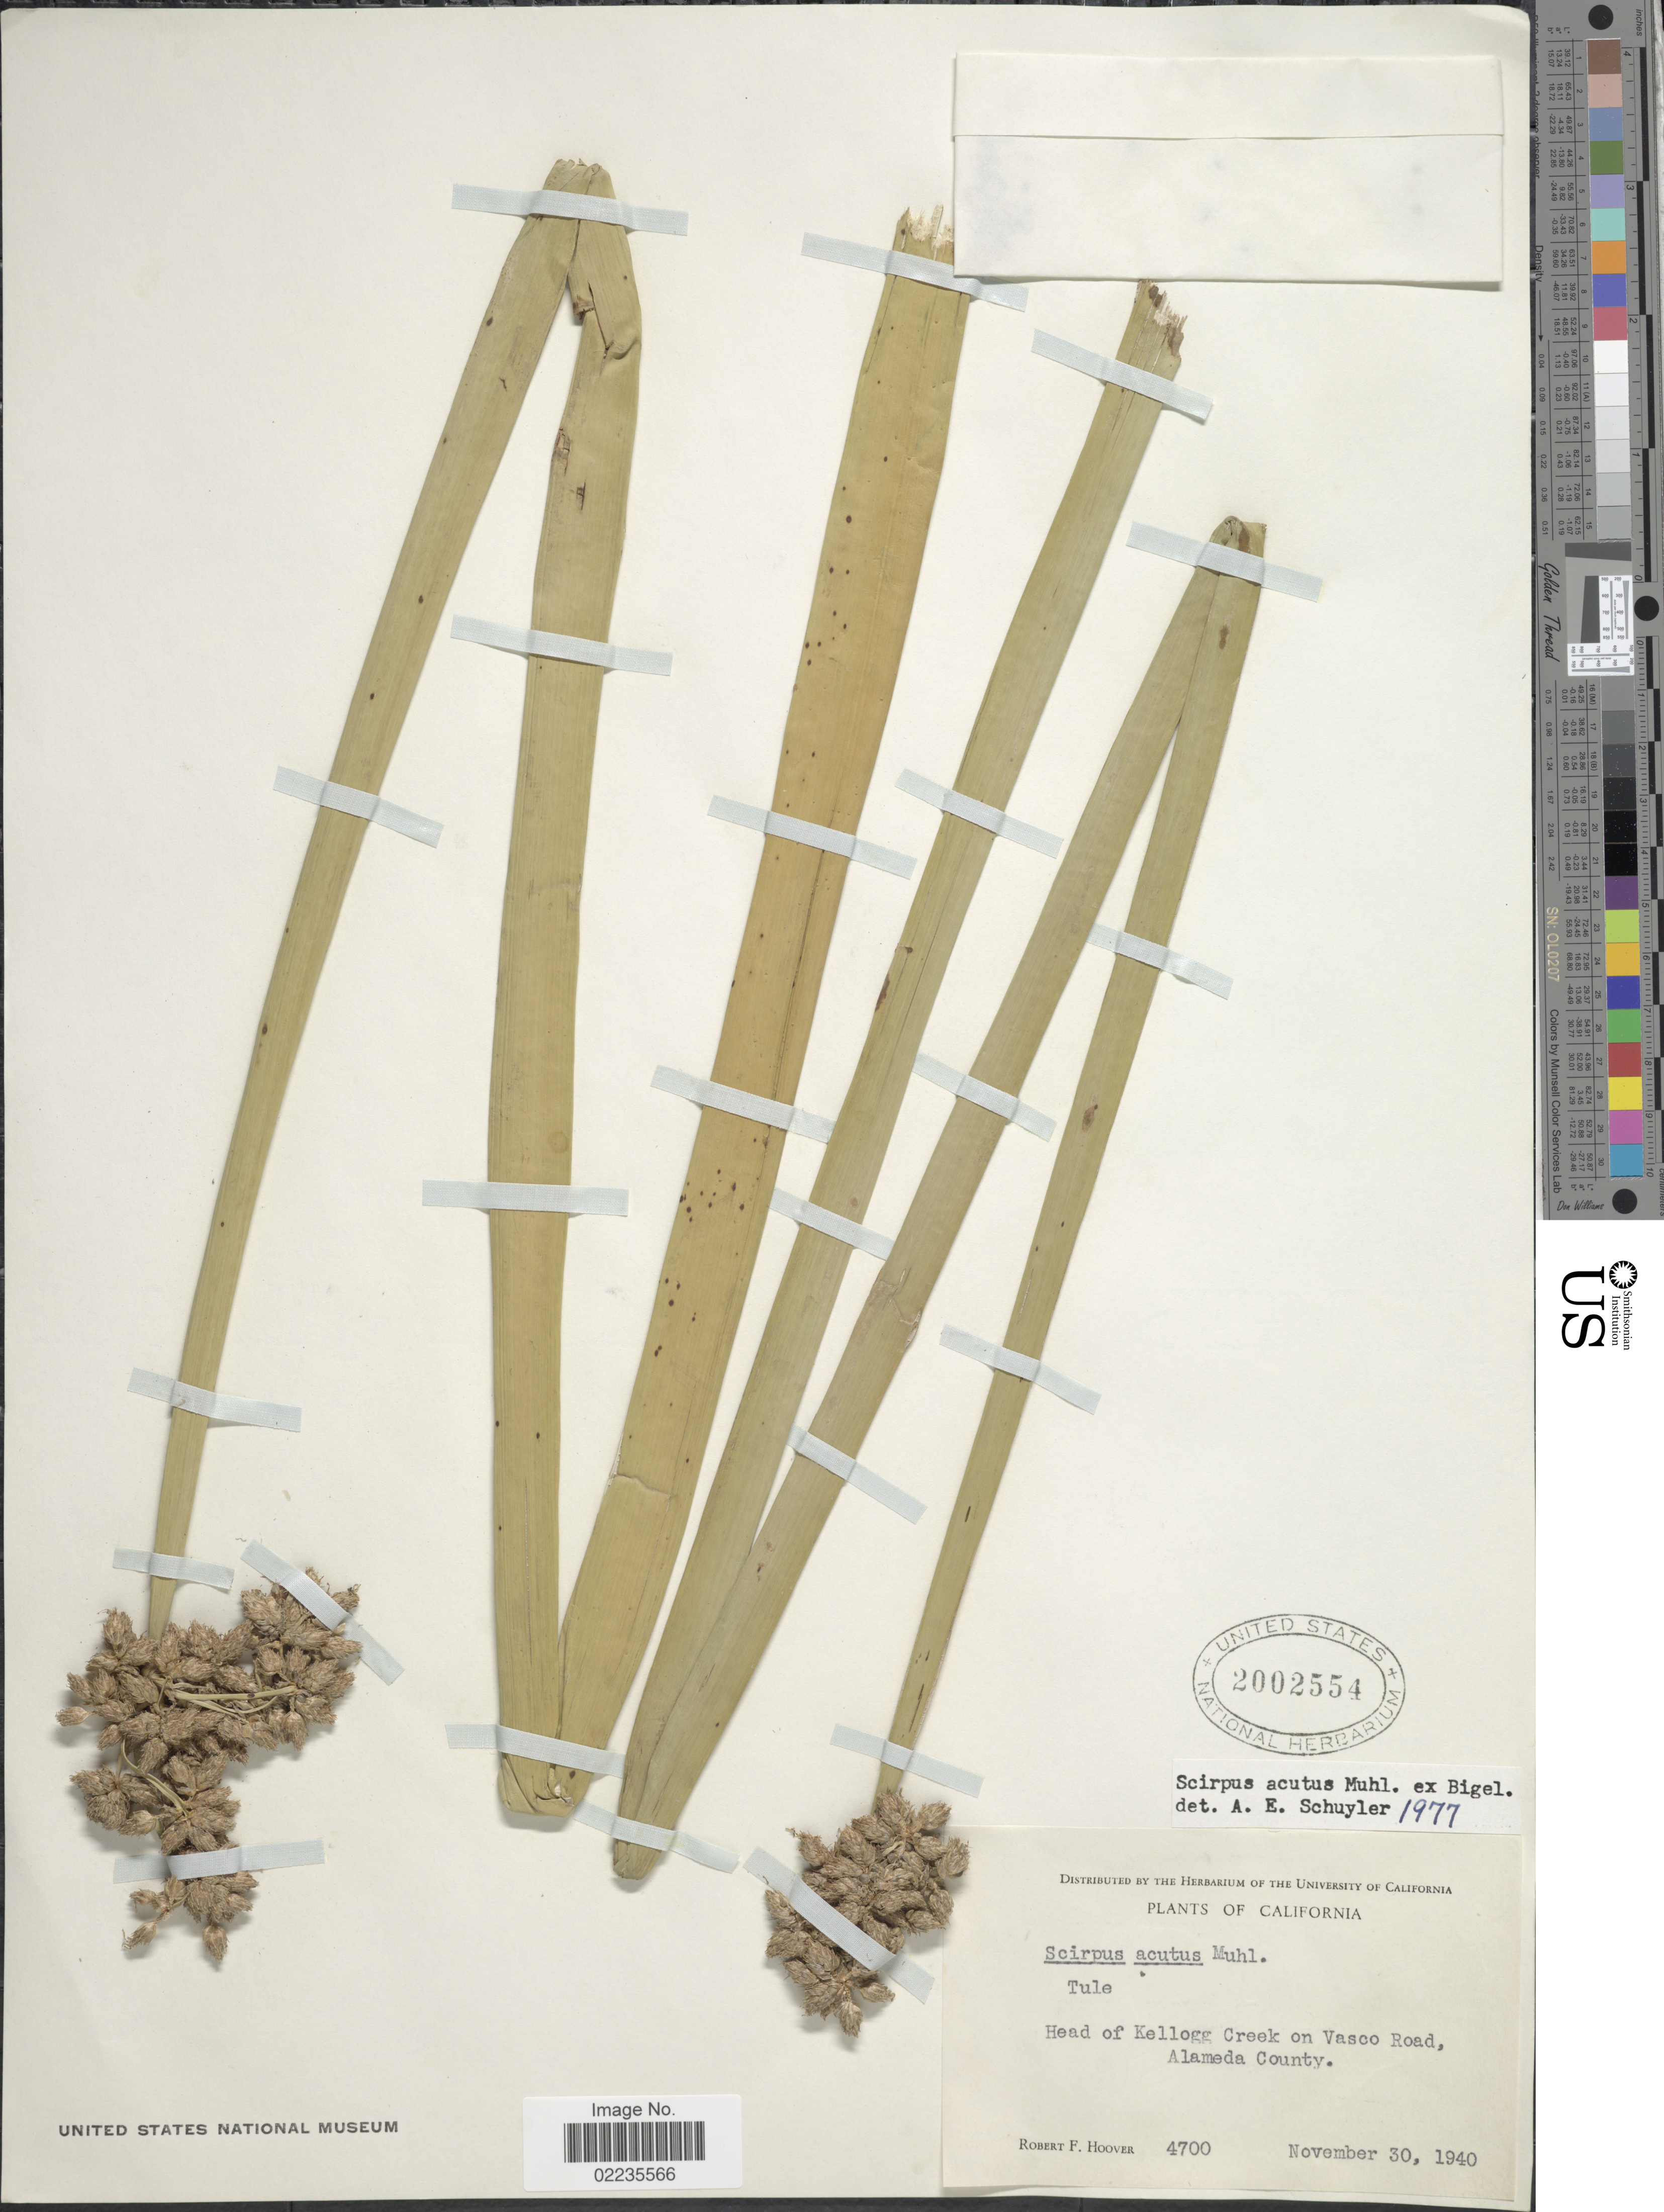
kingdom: Plantae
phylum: Tracheophyta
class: Liliopsida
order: Poales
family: Cyperaceae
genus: Schoenoplectus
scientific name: Schoenoplectus acutus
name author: (Muhl. ex Bigelow) Á. Löve & D. Löve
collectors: R. F. Hoover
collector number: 4700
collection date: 1940-11-30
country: United States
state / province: California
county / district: Alameda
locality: Head of Kellogg Creek on Vasco Road, Alameda County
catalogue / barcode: US 2002554